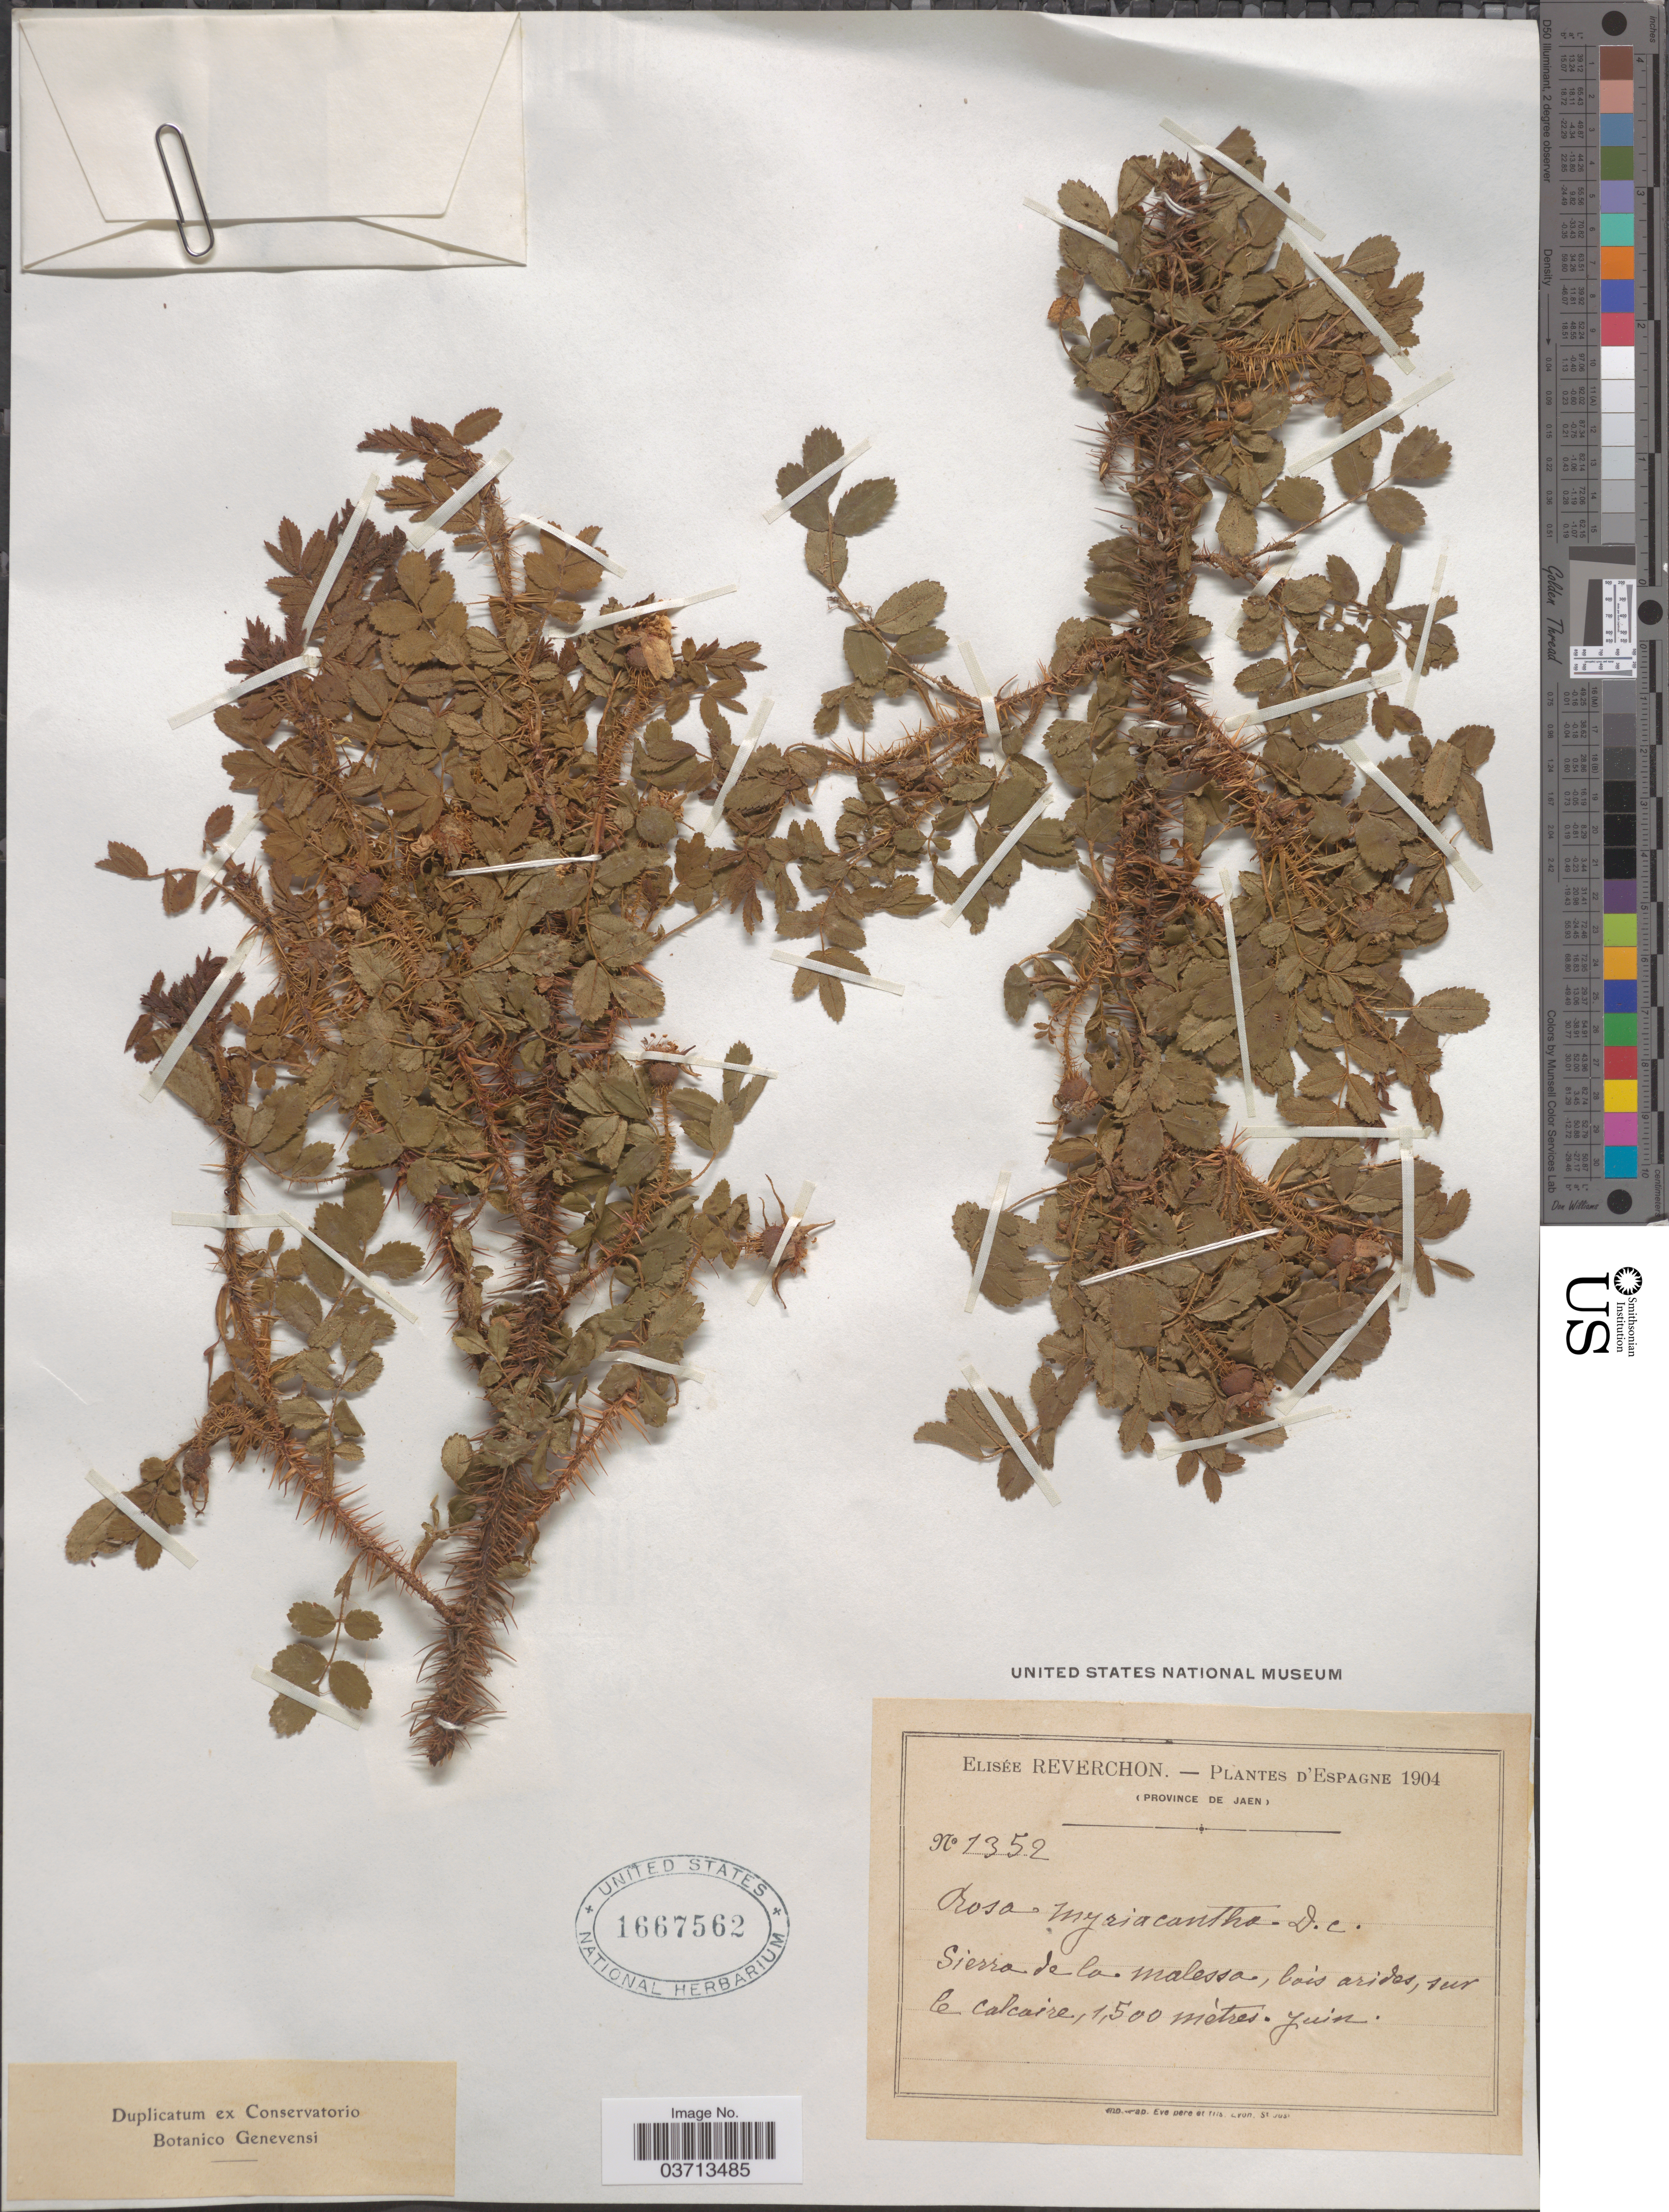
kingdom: Plantae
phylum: Tracheophyta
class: Magnoliopsida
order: Rosales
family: Rosaceae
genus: Rosa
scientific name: Rosa myriacantha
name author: DC.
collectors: E. Reverchon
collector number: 1352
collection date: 1904-06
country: Spain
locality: Espagne. (Province de Jaen). Sierra de la Malessa, bois arides, sur le calcaire.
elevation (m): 1500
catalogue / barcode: US 1667562